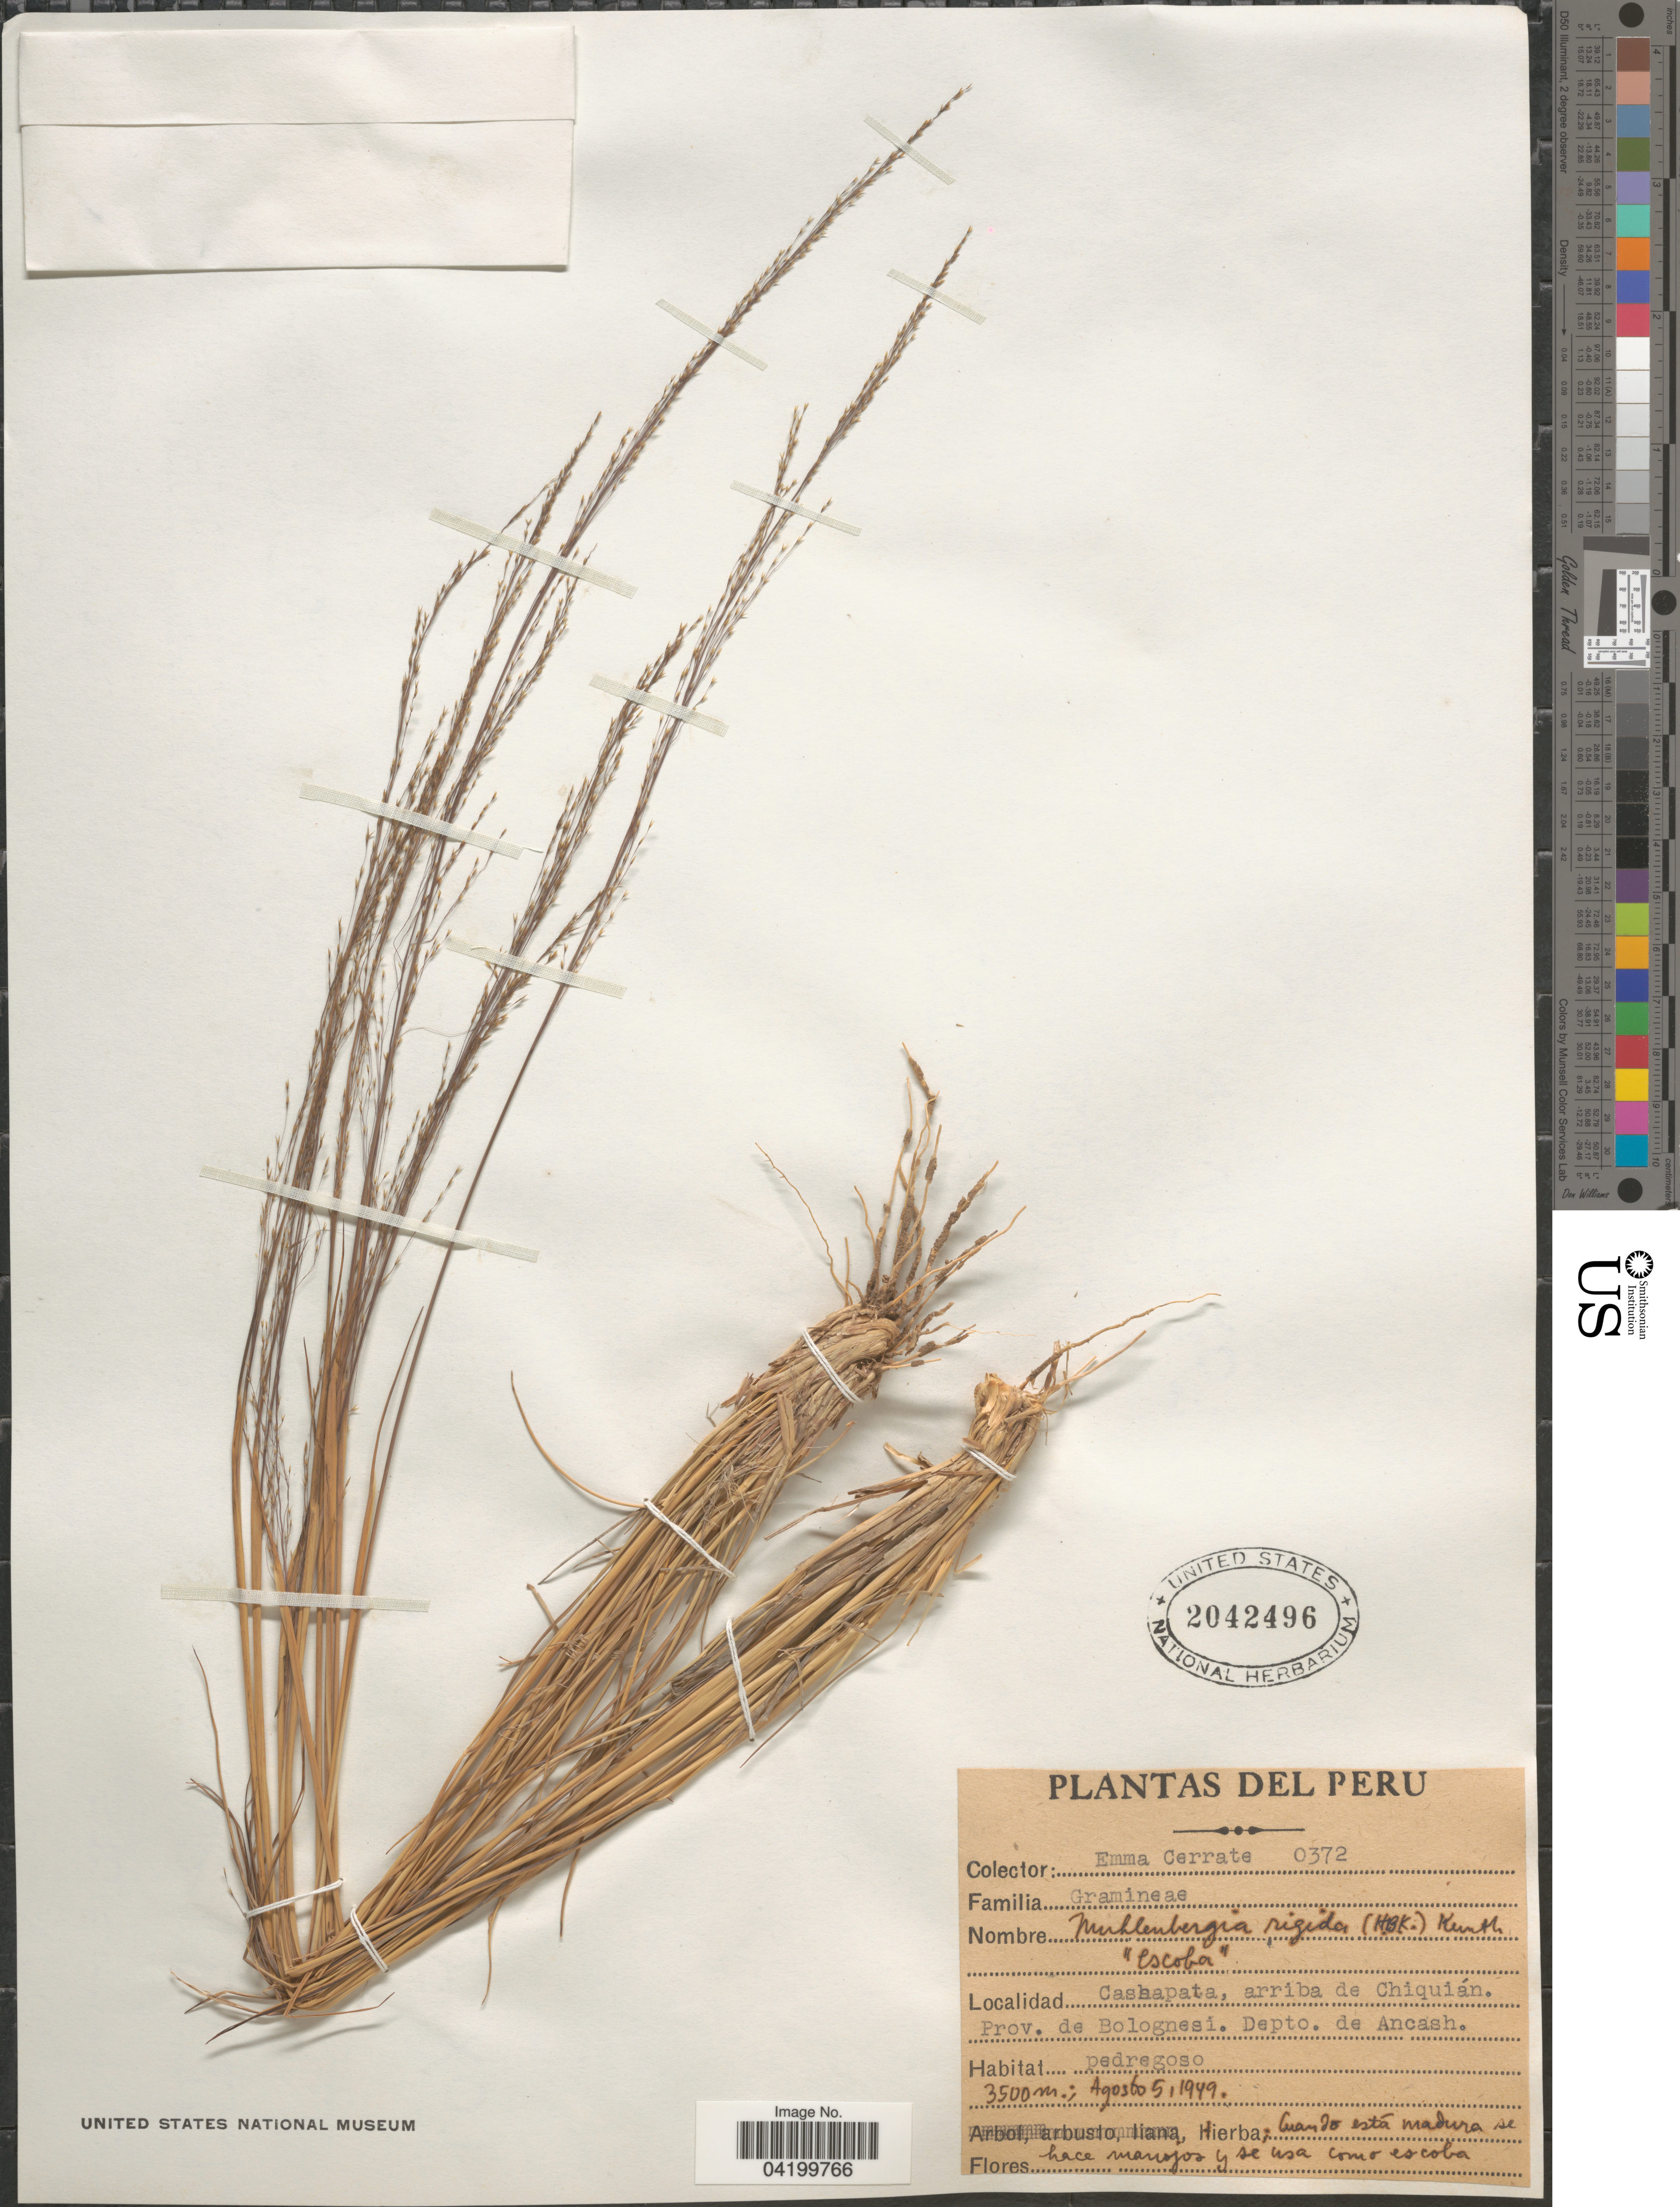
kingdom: Plantae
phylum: Tracheophyta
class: Liliopsida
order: Poales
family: Poaceae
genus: Muhlenbergia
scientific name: Muhlenbergia rigida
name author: (Kunth) Kunth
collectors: E. Cerrate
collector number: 0372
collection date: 1949-08-05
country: Peru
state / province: Ancash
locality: Casapata, arriba de Chiquián. Prov. de Bolognesi. Depto. de Ancash.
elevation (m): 3500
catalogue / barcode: US 2042496